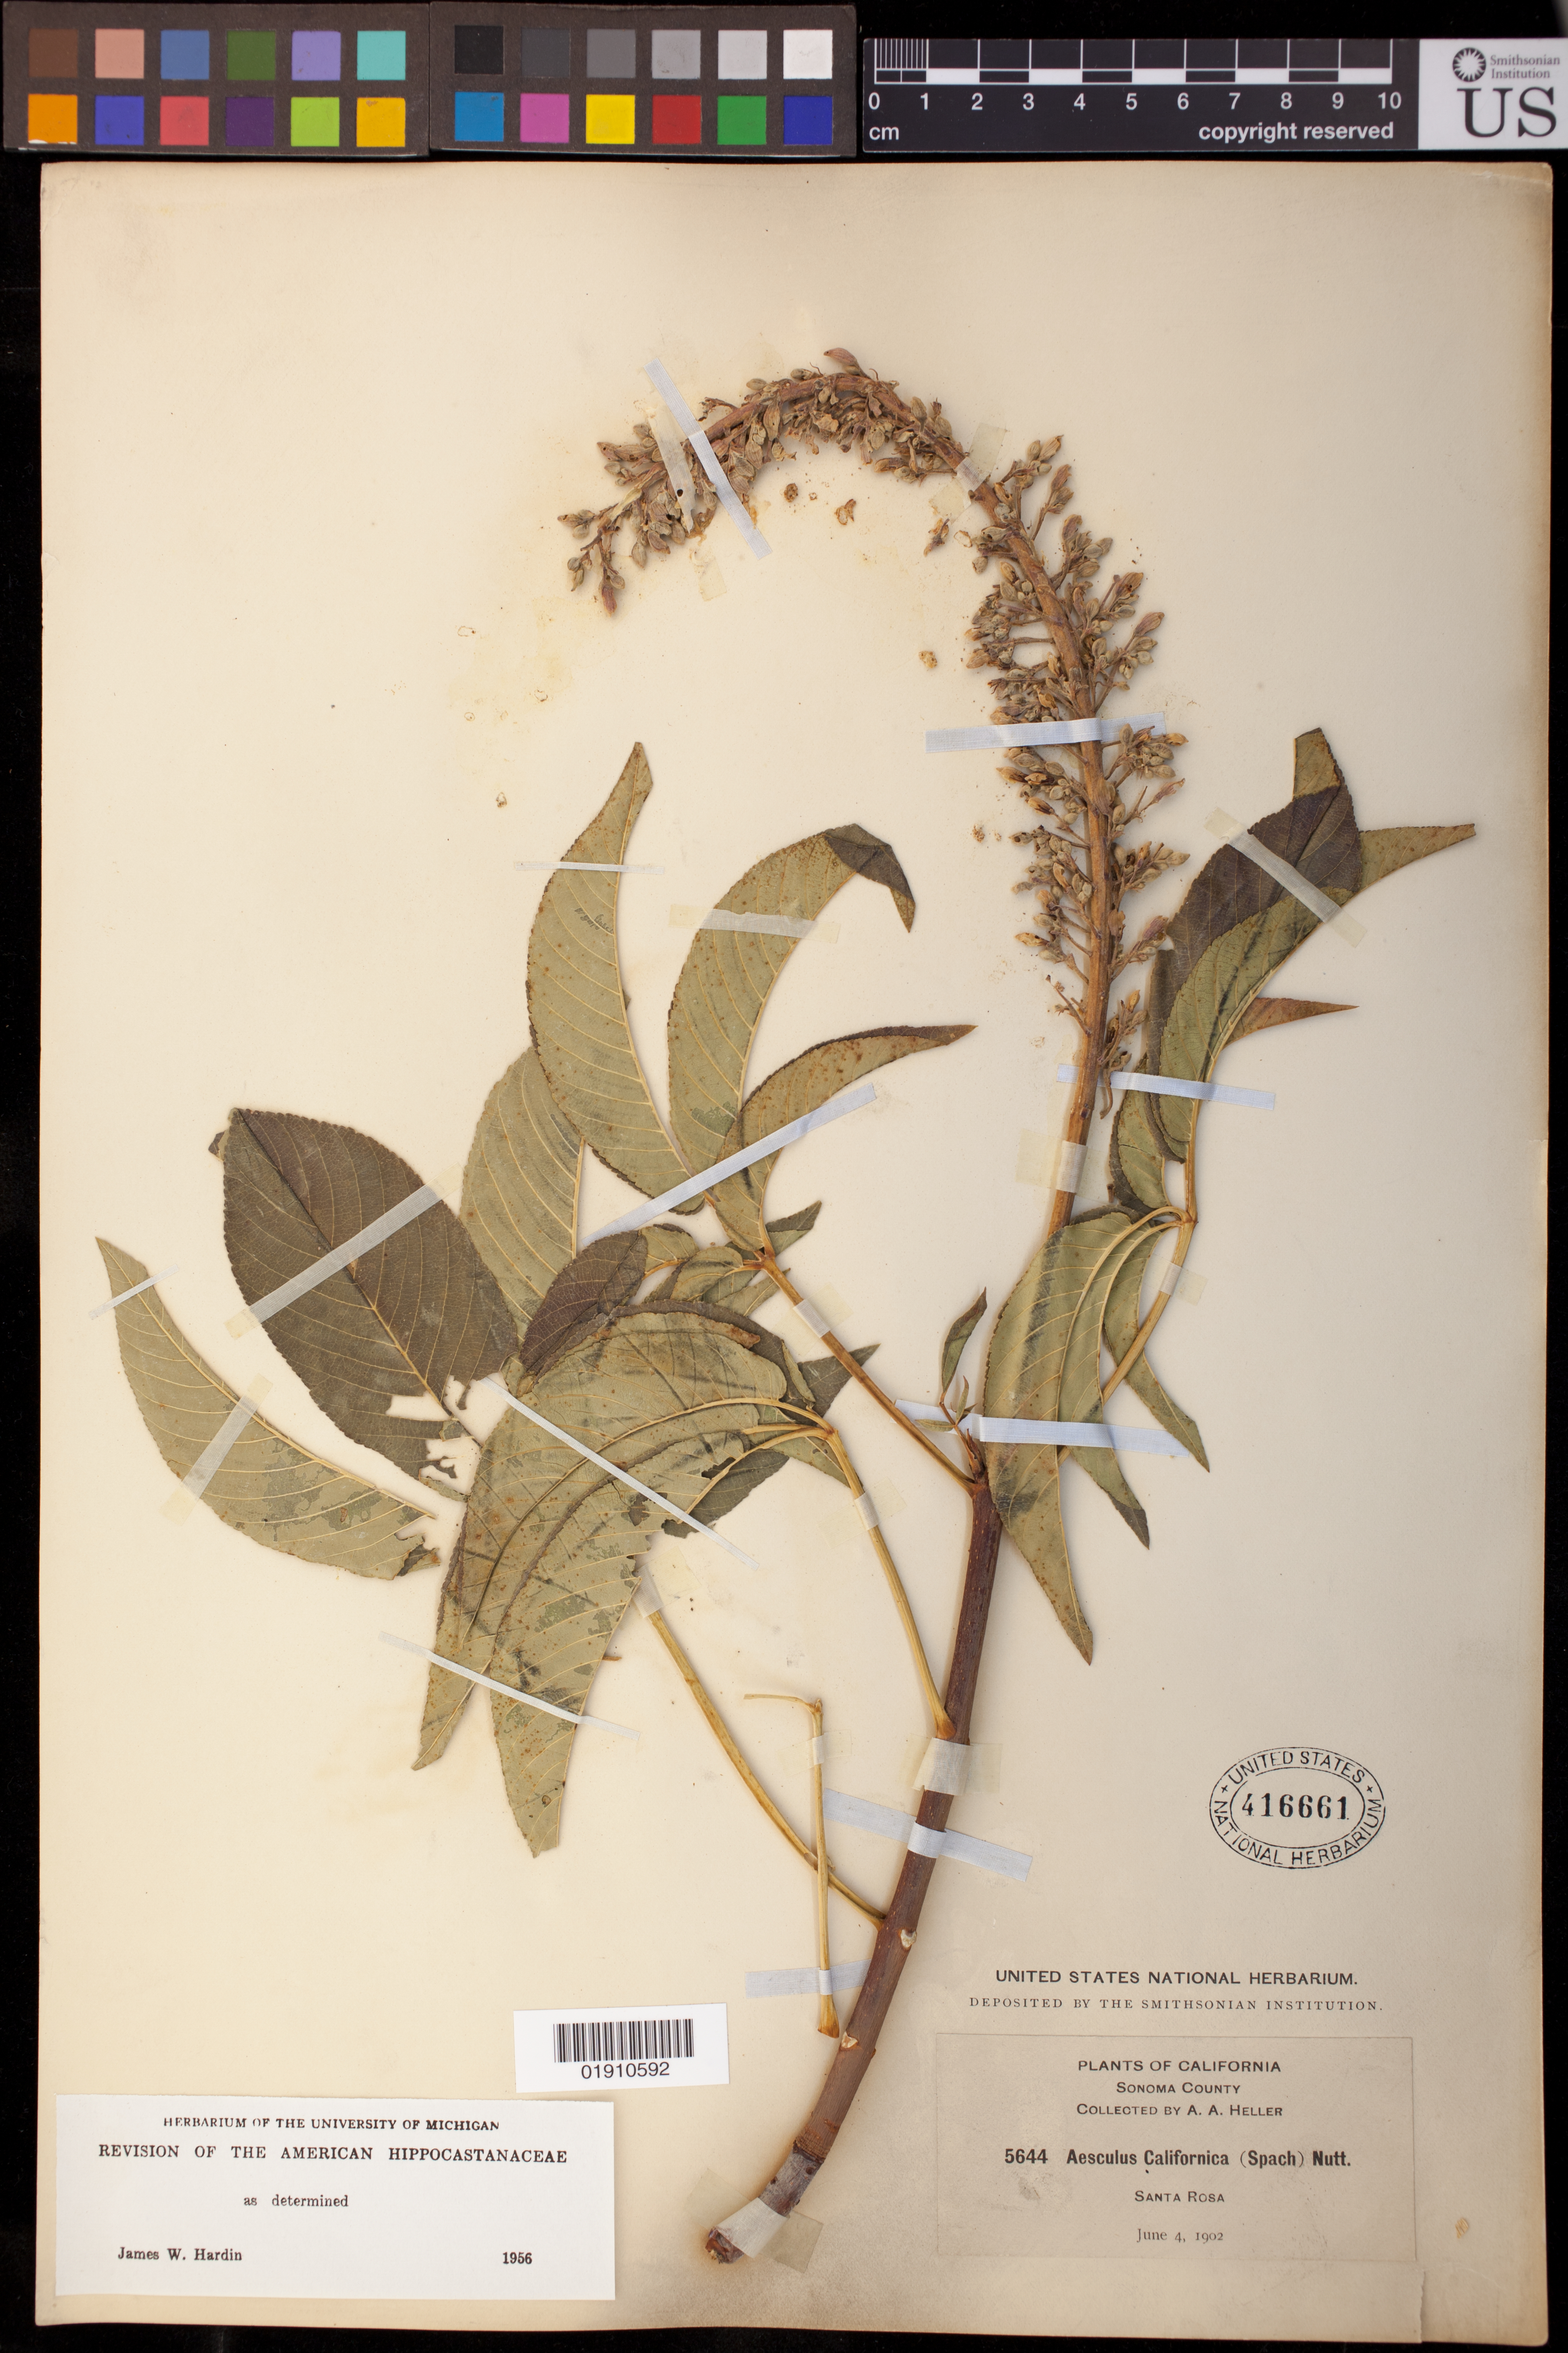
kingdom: Plantae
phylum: Tracheophyta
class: Magnoliopsida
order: Sapindales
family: Sapindaceae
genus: Aesculus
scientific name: Aesculus californica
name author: (Spach) Nutt.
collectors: A. A. Heller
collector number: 5644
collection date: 1902-06-04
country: United States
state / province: California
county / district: Sonoma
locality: Santa Rosa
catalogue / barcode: US 416661